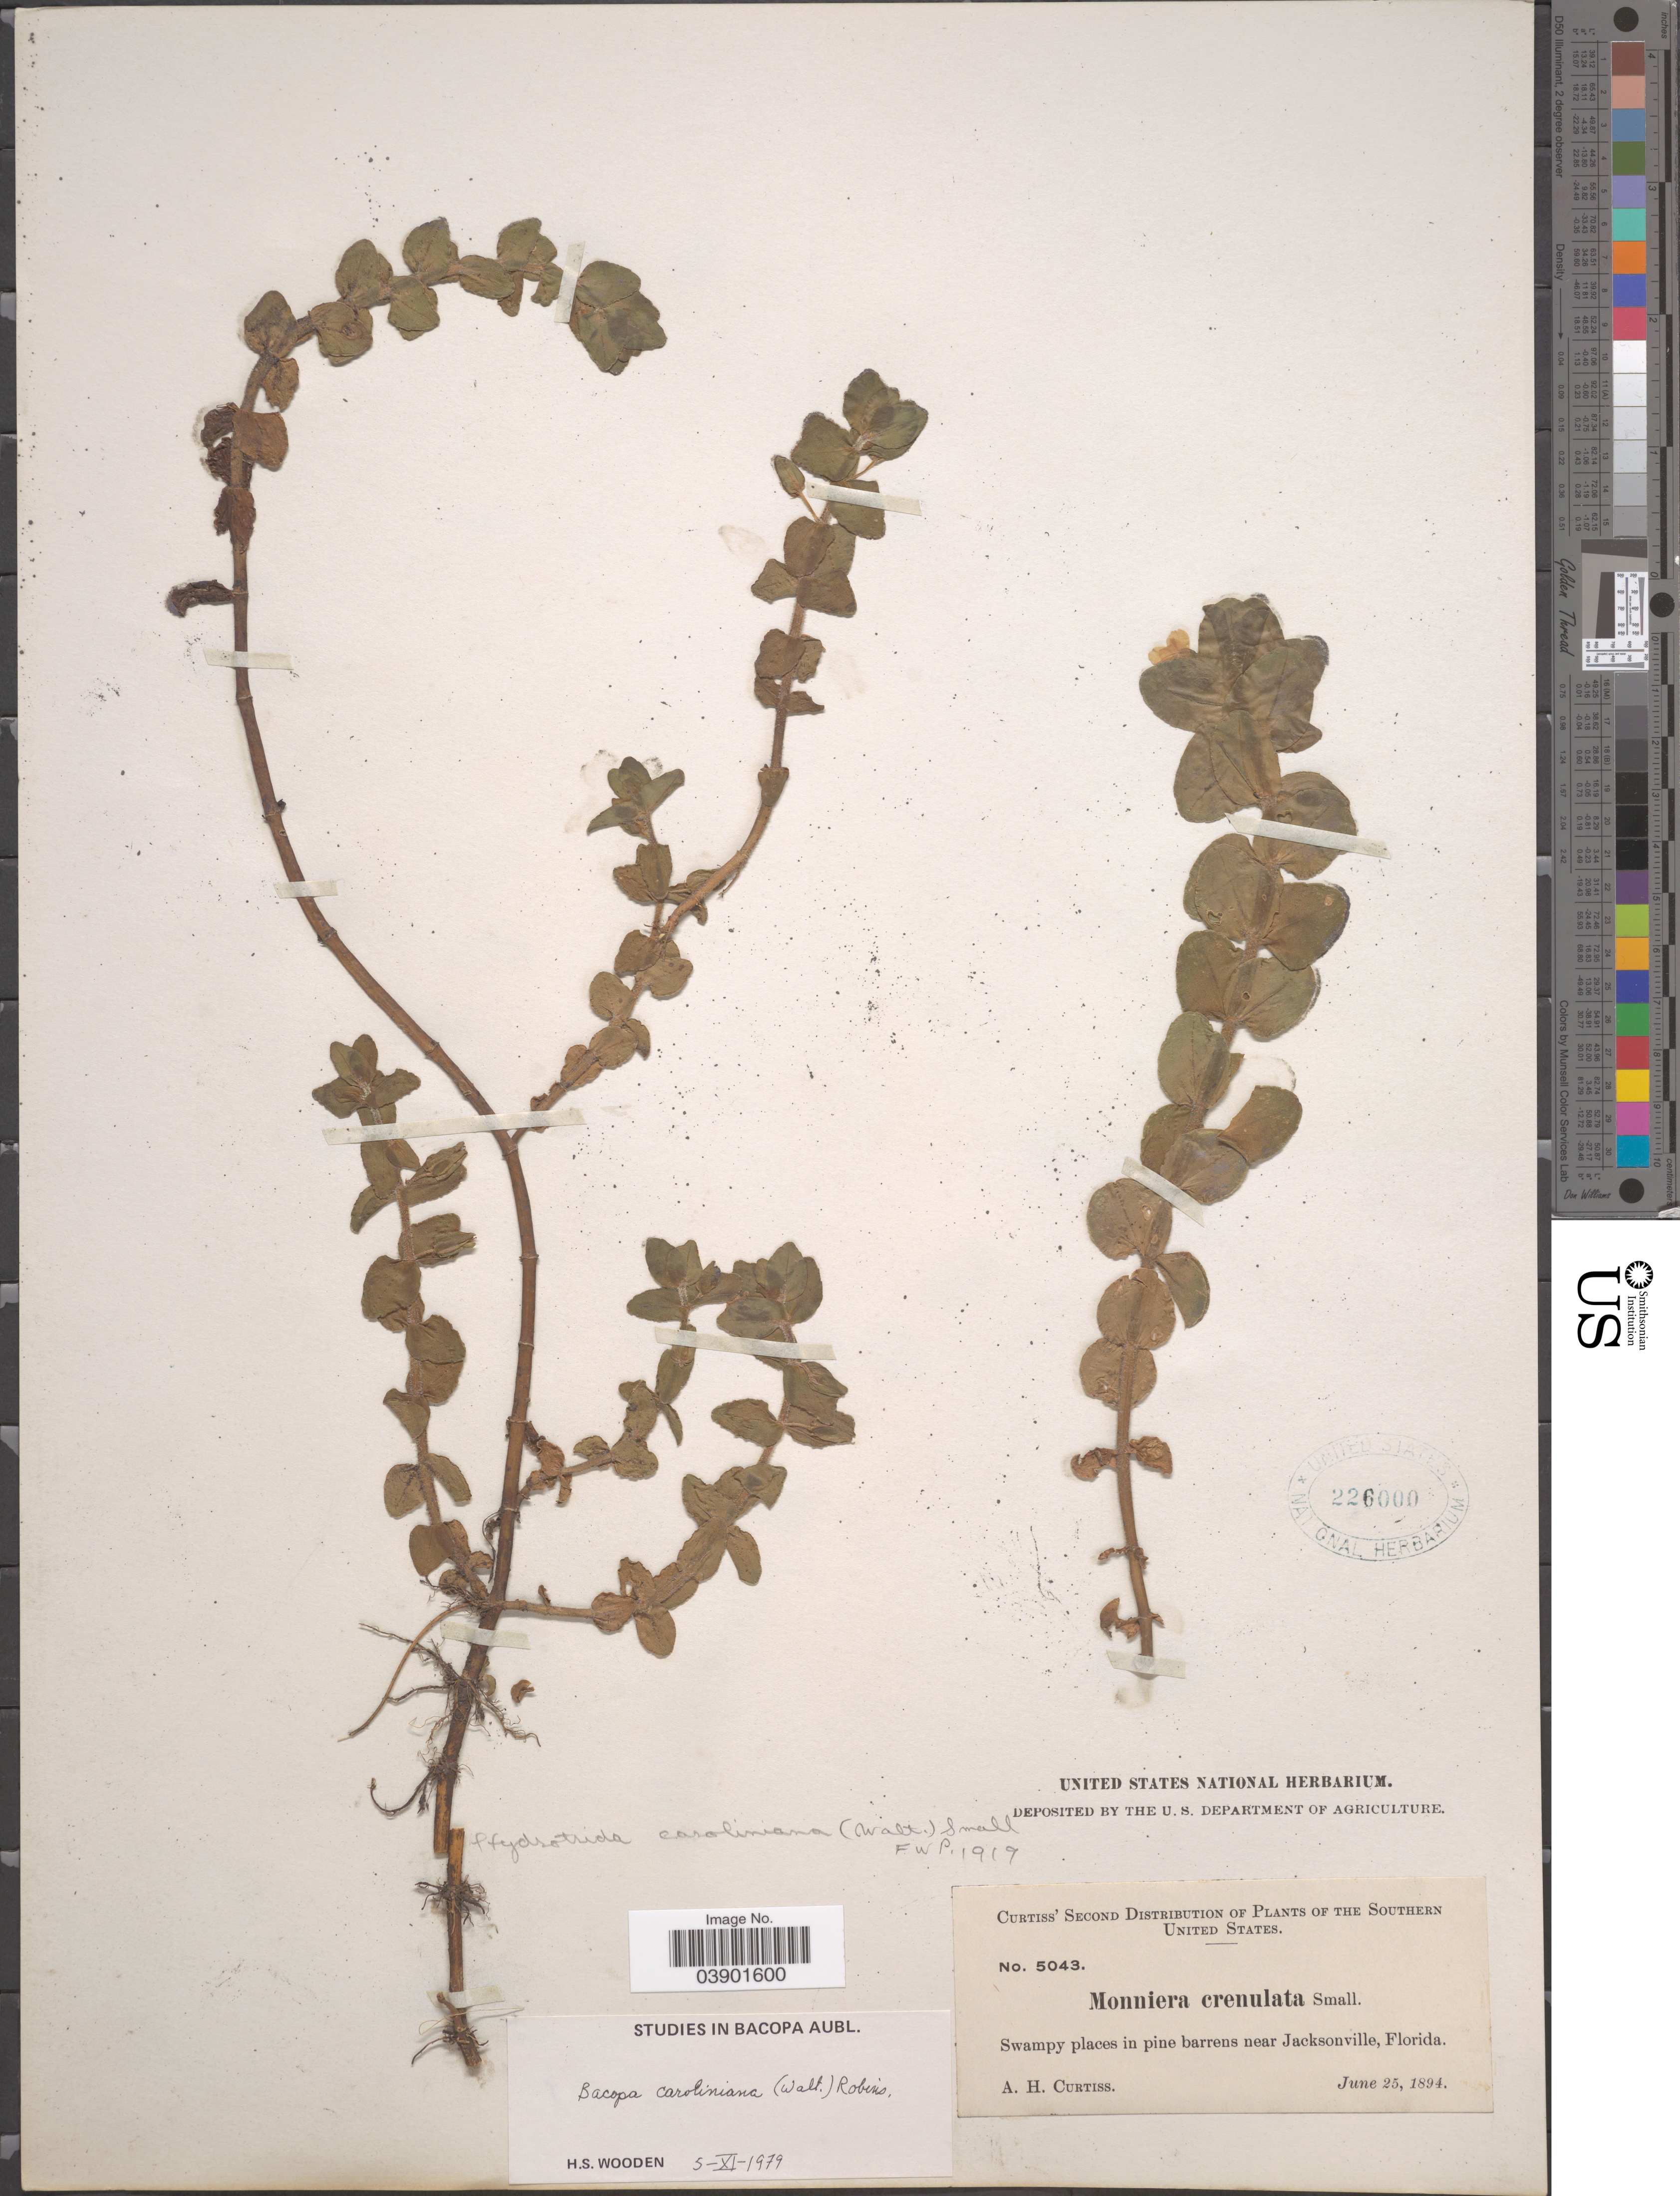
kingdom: Plantae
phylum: Tracheophyta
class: Magnoliopsida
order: Lamiales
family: Plantaginaceae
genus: Bacopa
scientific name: Bacopa caroliniana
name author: (Walter) B.L. Rob.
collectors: A. H. Curtiss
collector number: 5043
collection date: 1894-06-25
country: United States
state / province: Florida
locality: The Southern United States. Near Jacksonville.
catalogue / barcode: US 226000